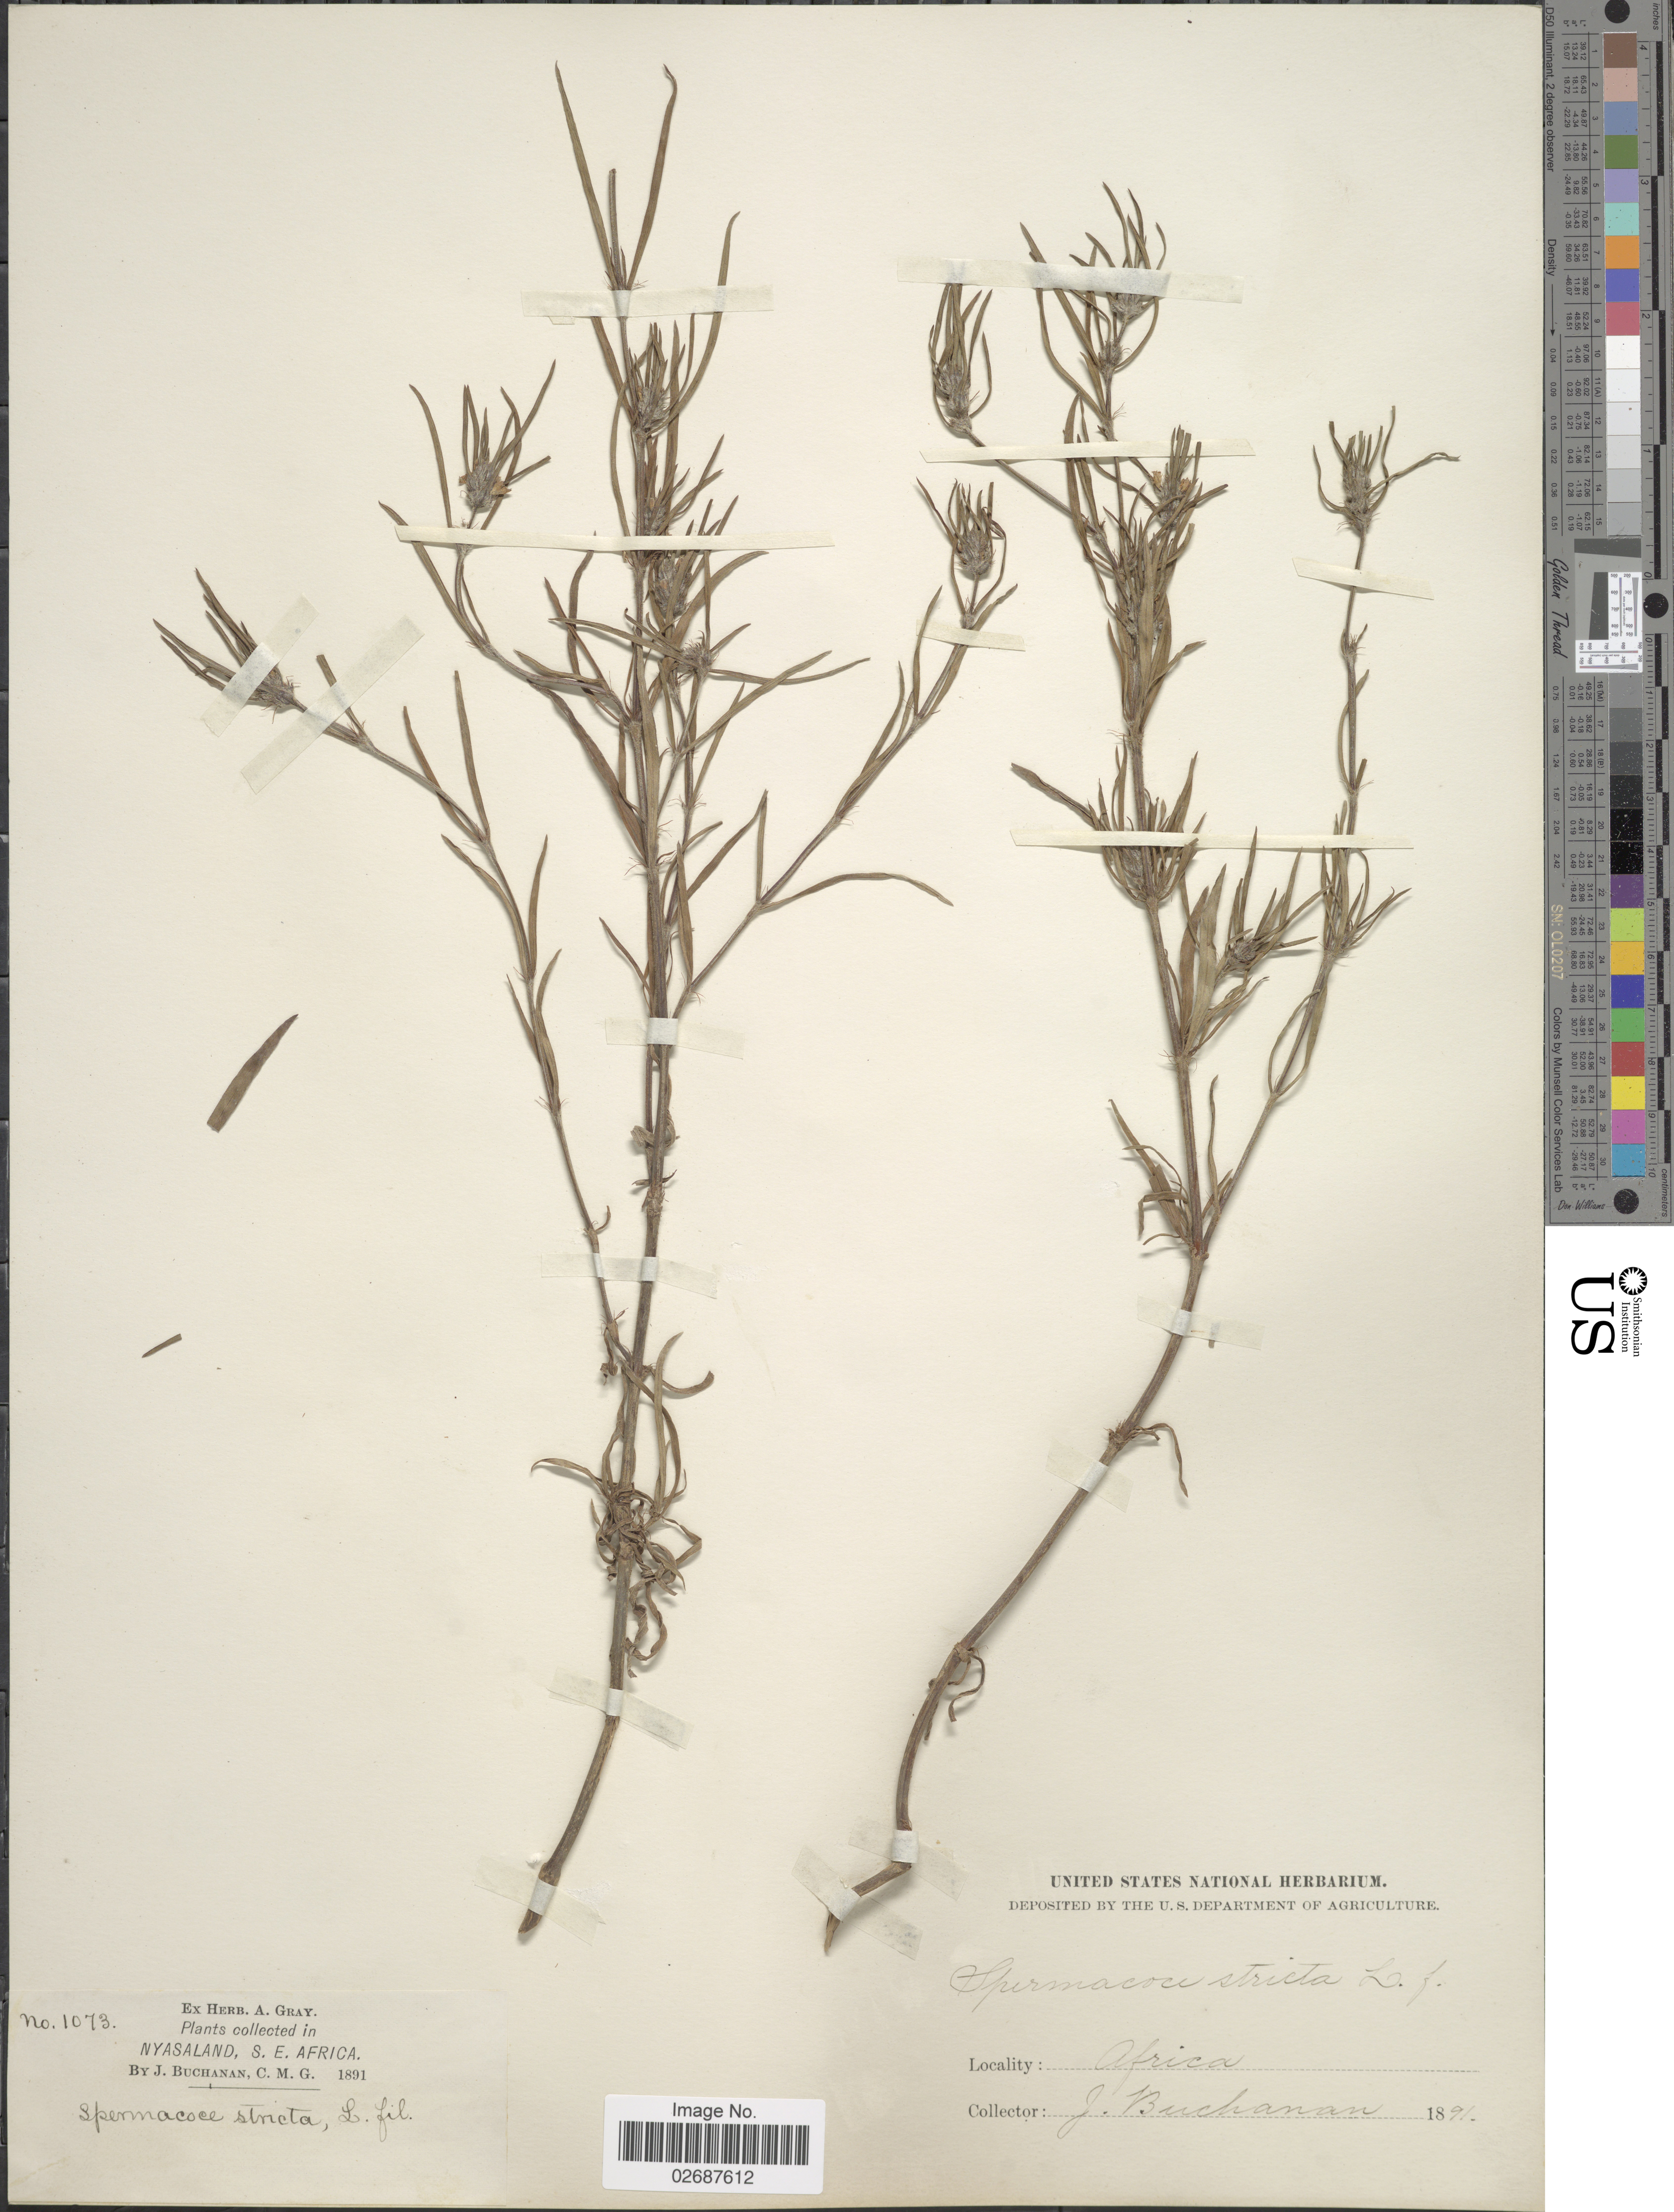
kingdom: Plantae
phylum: Tracheophyta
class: Magnoliopsida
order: Gentianales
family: Rubiaceae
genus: Borreria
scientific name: Borreria pusilla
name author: (Wall.) DC.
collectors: J. Buchanan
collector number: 1073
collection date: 1891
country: Malawi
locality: Nyasaland